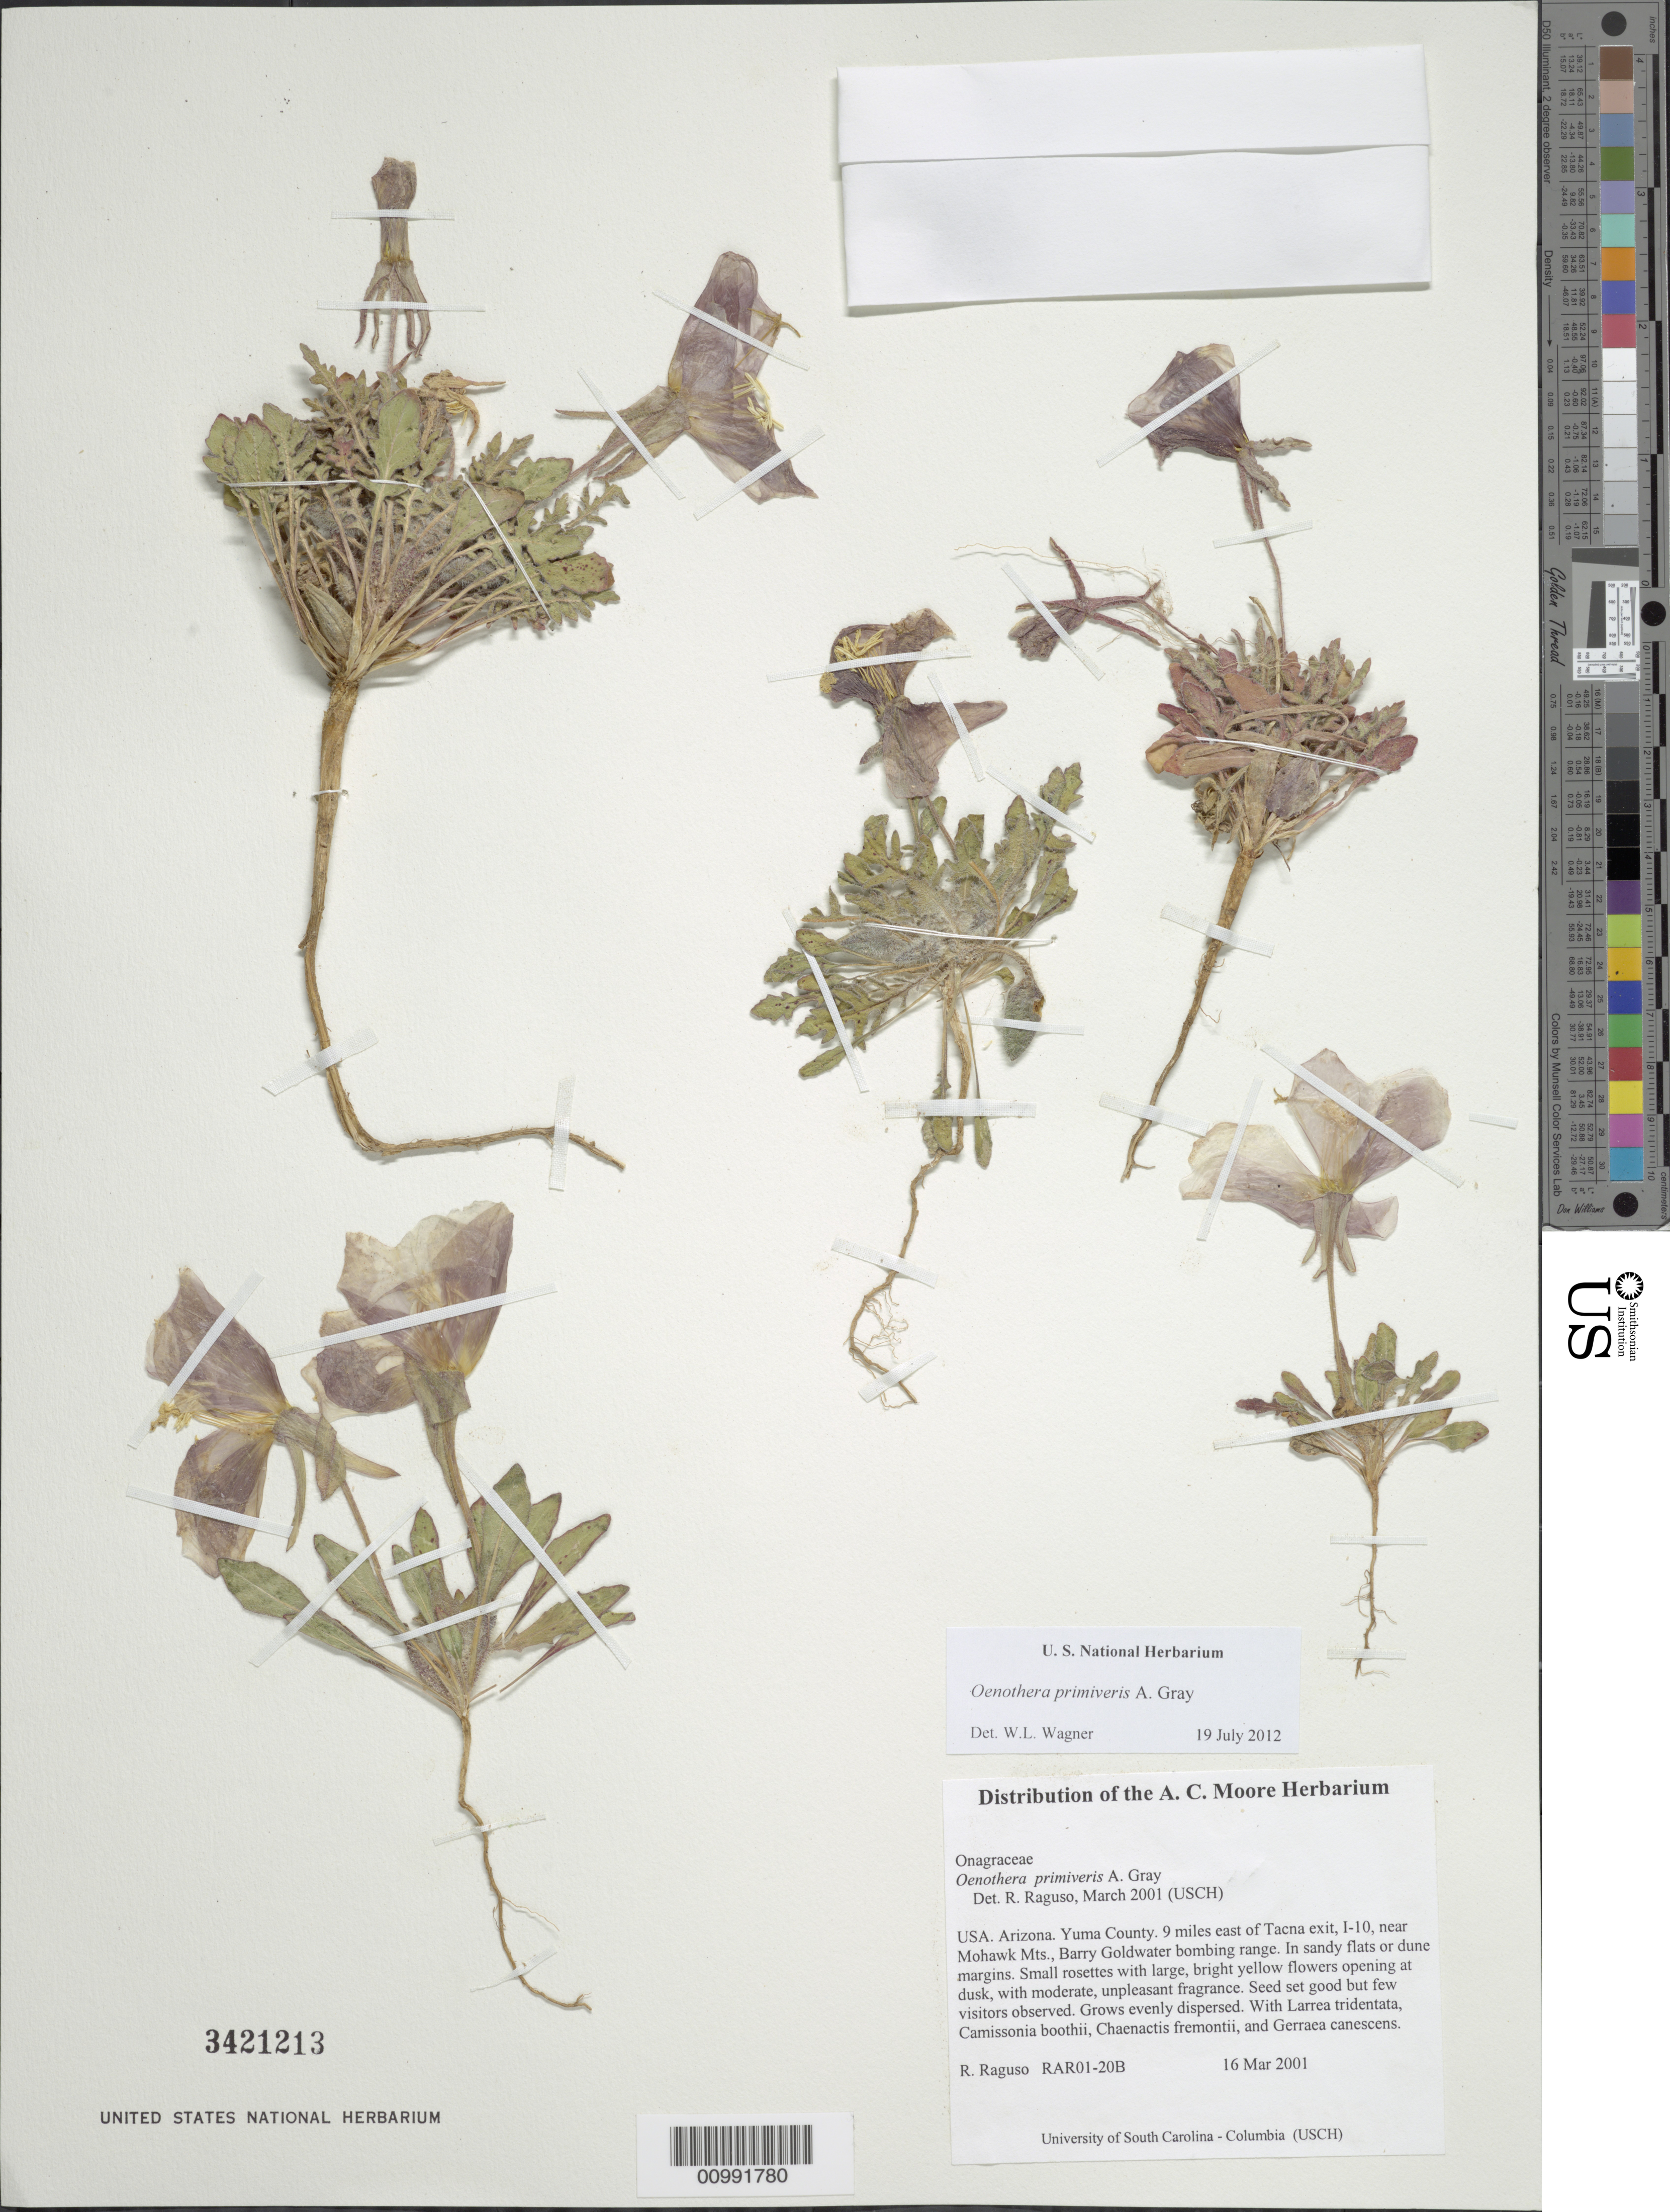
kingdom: Plantae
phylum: Tracheophyta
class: Magnoliopsida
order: Myrtales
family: Onagraceae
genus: Oenothera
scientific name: Oenothera primiveris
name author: A. Gray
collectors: R. Raguso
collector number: RAR01-20B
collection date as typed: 16 Mar 2001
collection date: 2001-03-16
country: United States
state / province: Arizona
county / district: Yuma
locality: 9 miles E of Tacna exit, I-10 near Mohawk Mountains, Barry Goldwater bombing range. In sandy flats or dune margins.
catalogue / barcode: US 3421213